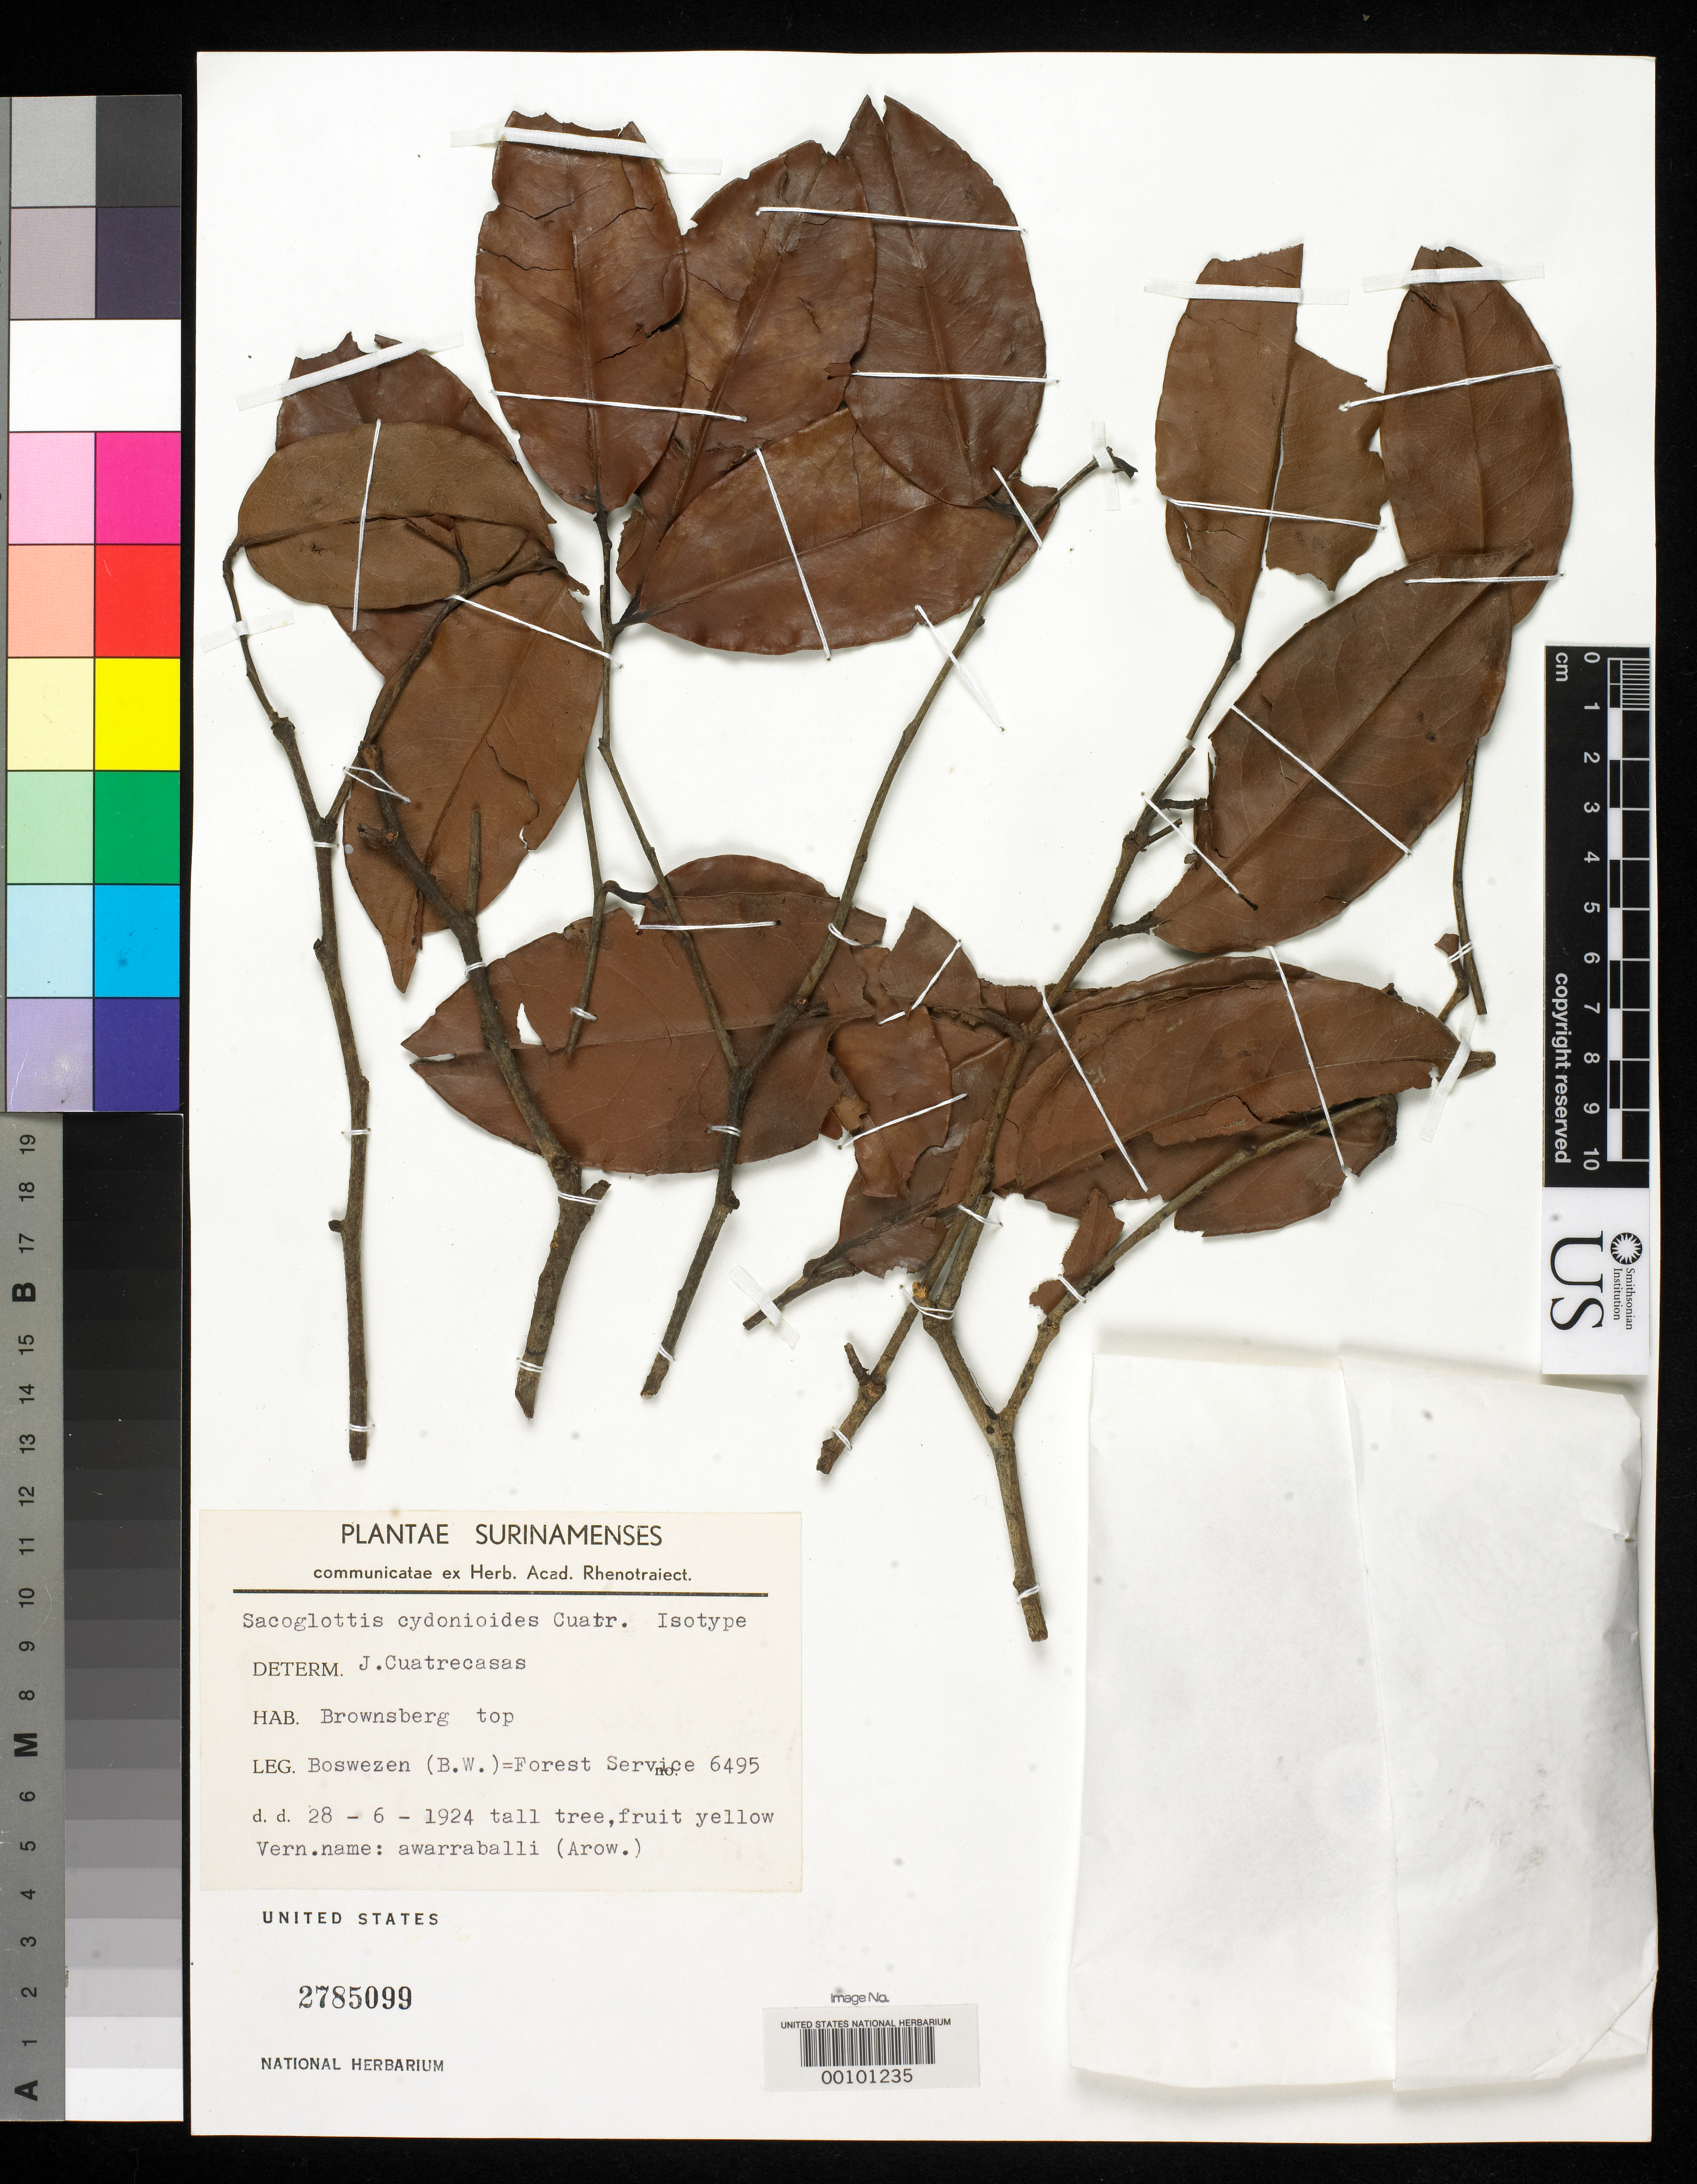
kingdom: Plantae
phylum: Tracheophyta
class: Magnoliopsida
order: Malpighiales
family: Humiriaceae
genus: Sacoglottis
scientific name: Sacoglottis cydonioides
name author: Cuatrec.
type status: Isotype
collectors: ex herb. B.W.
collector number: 6495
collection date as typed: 28 May 1924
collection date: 1924-05-28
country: Suriname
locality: Brownsberg.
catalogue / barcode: US 2785099